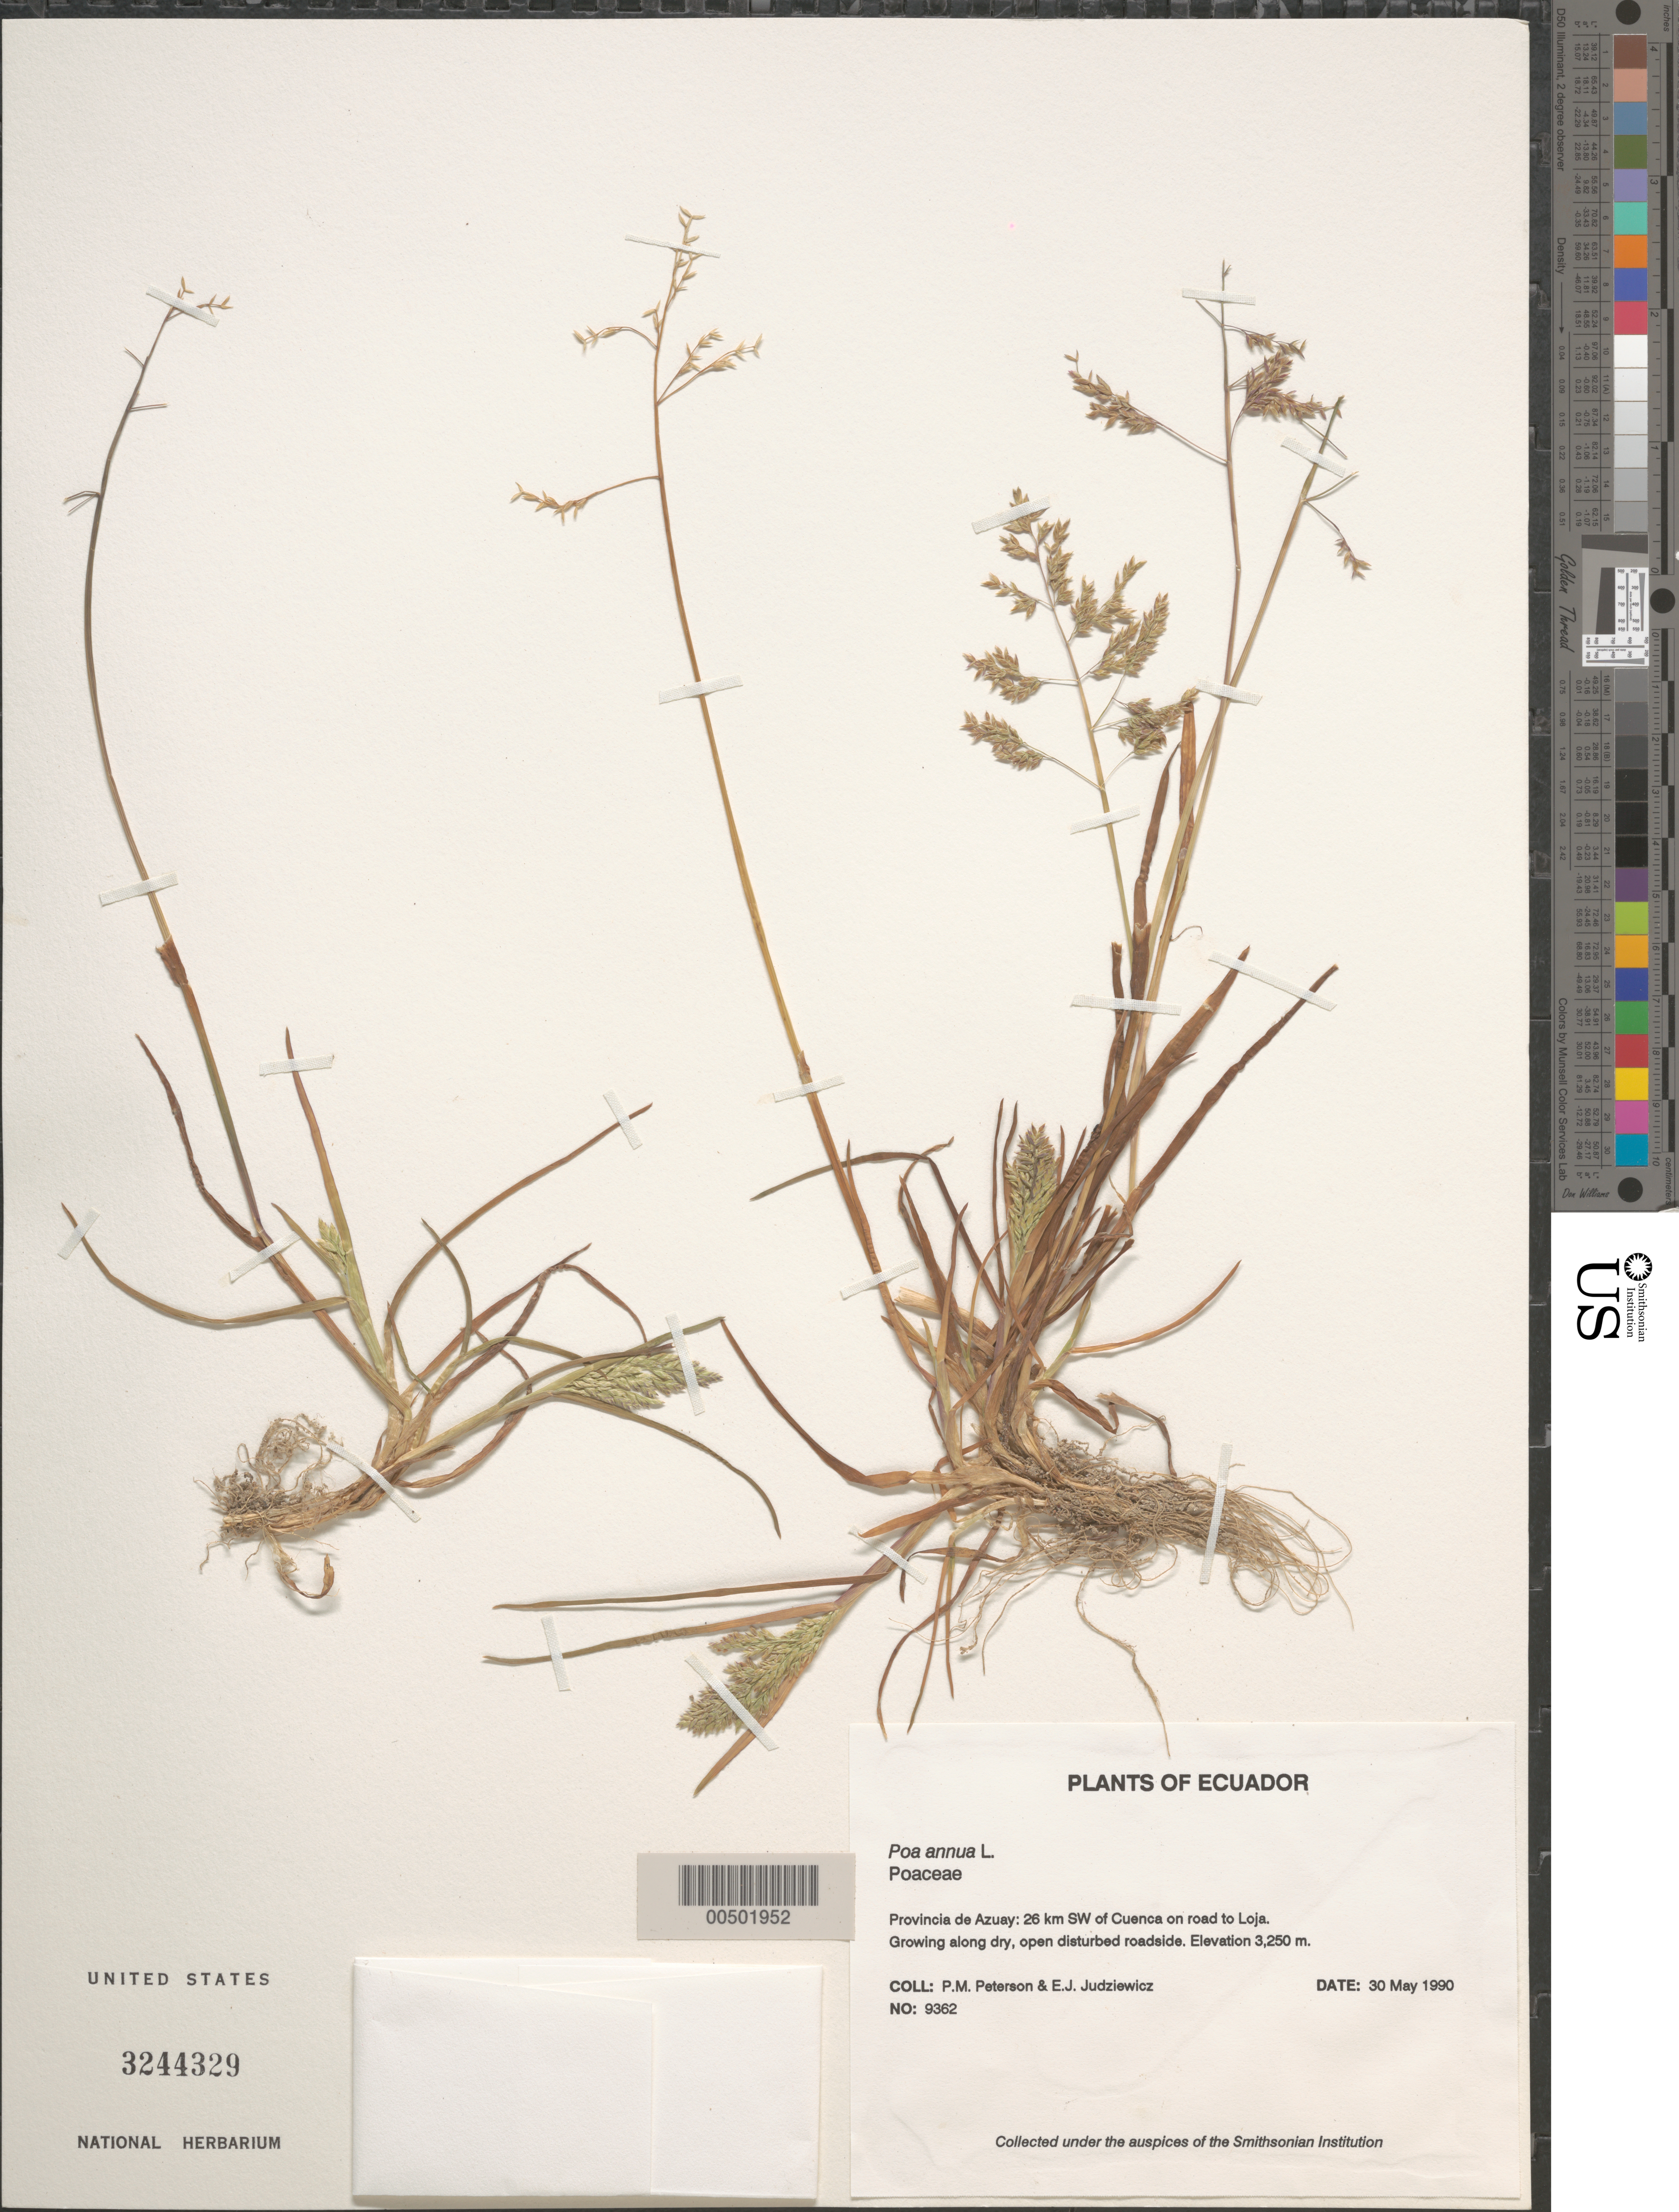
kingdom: Plantae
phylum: Tracheophyta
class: Liliopsida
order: Poales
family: Poaceae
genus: Poa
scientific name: Poa annua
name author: L.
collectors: P. M. Peterson & E. J. Judziewicz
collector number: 09362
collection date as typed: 30 May 1990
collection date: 1990-05-30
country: Ecuador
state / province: Azuay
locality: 26 km SW of Cuenca on road to Loja.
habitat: Growing along dry, open disturbed roadside.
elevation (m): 3250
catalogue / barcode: US 3244329